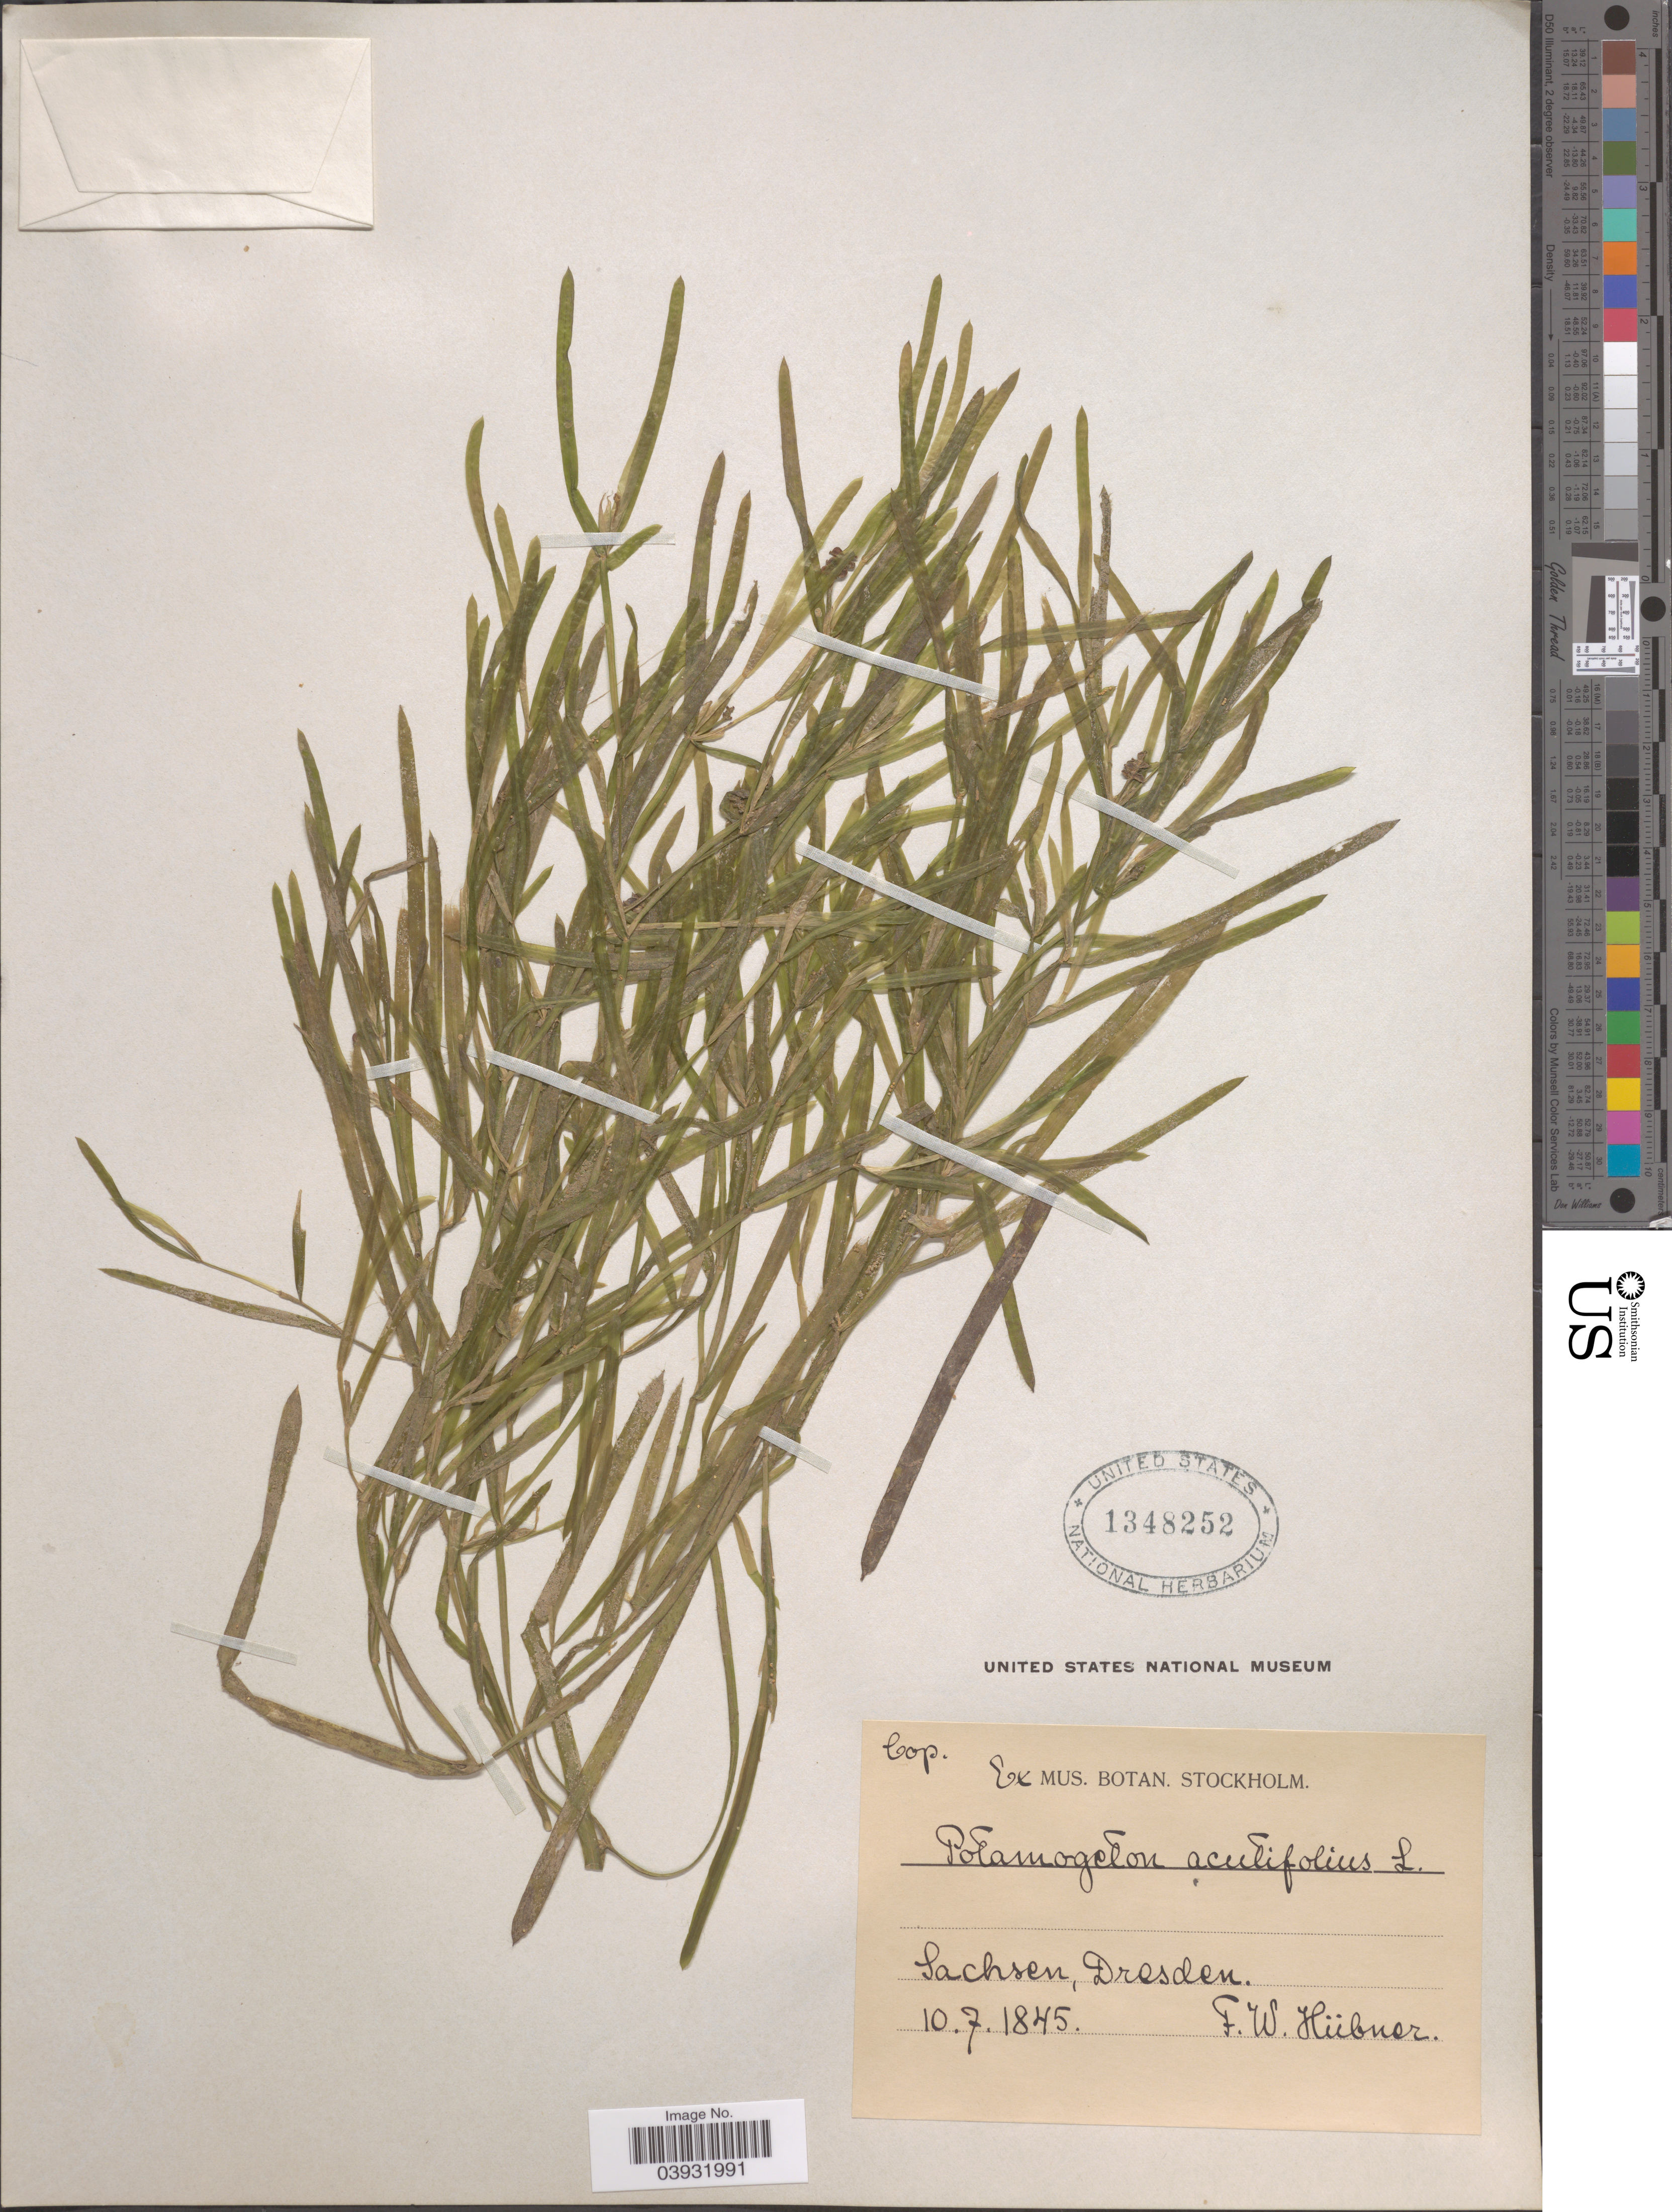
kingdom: Plantae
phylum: Tracheophyta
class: Liliopsida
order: Alismatales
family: Potamogetonaceae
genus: Potamogeton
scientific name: Potamogeton acutifolius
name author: Link ex Roem. & Schult.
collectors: F. Hübner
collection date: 1845-07-10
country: Germany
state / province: Sachsen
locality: Dresden.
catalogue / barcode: US 1348252